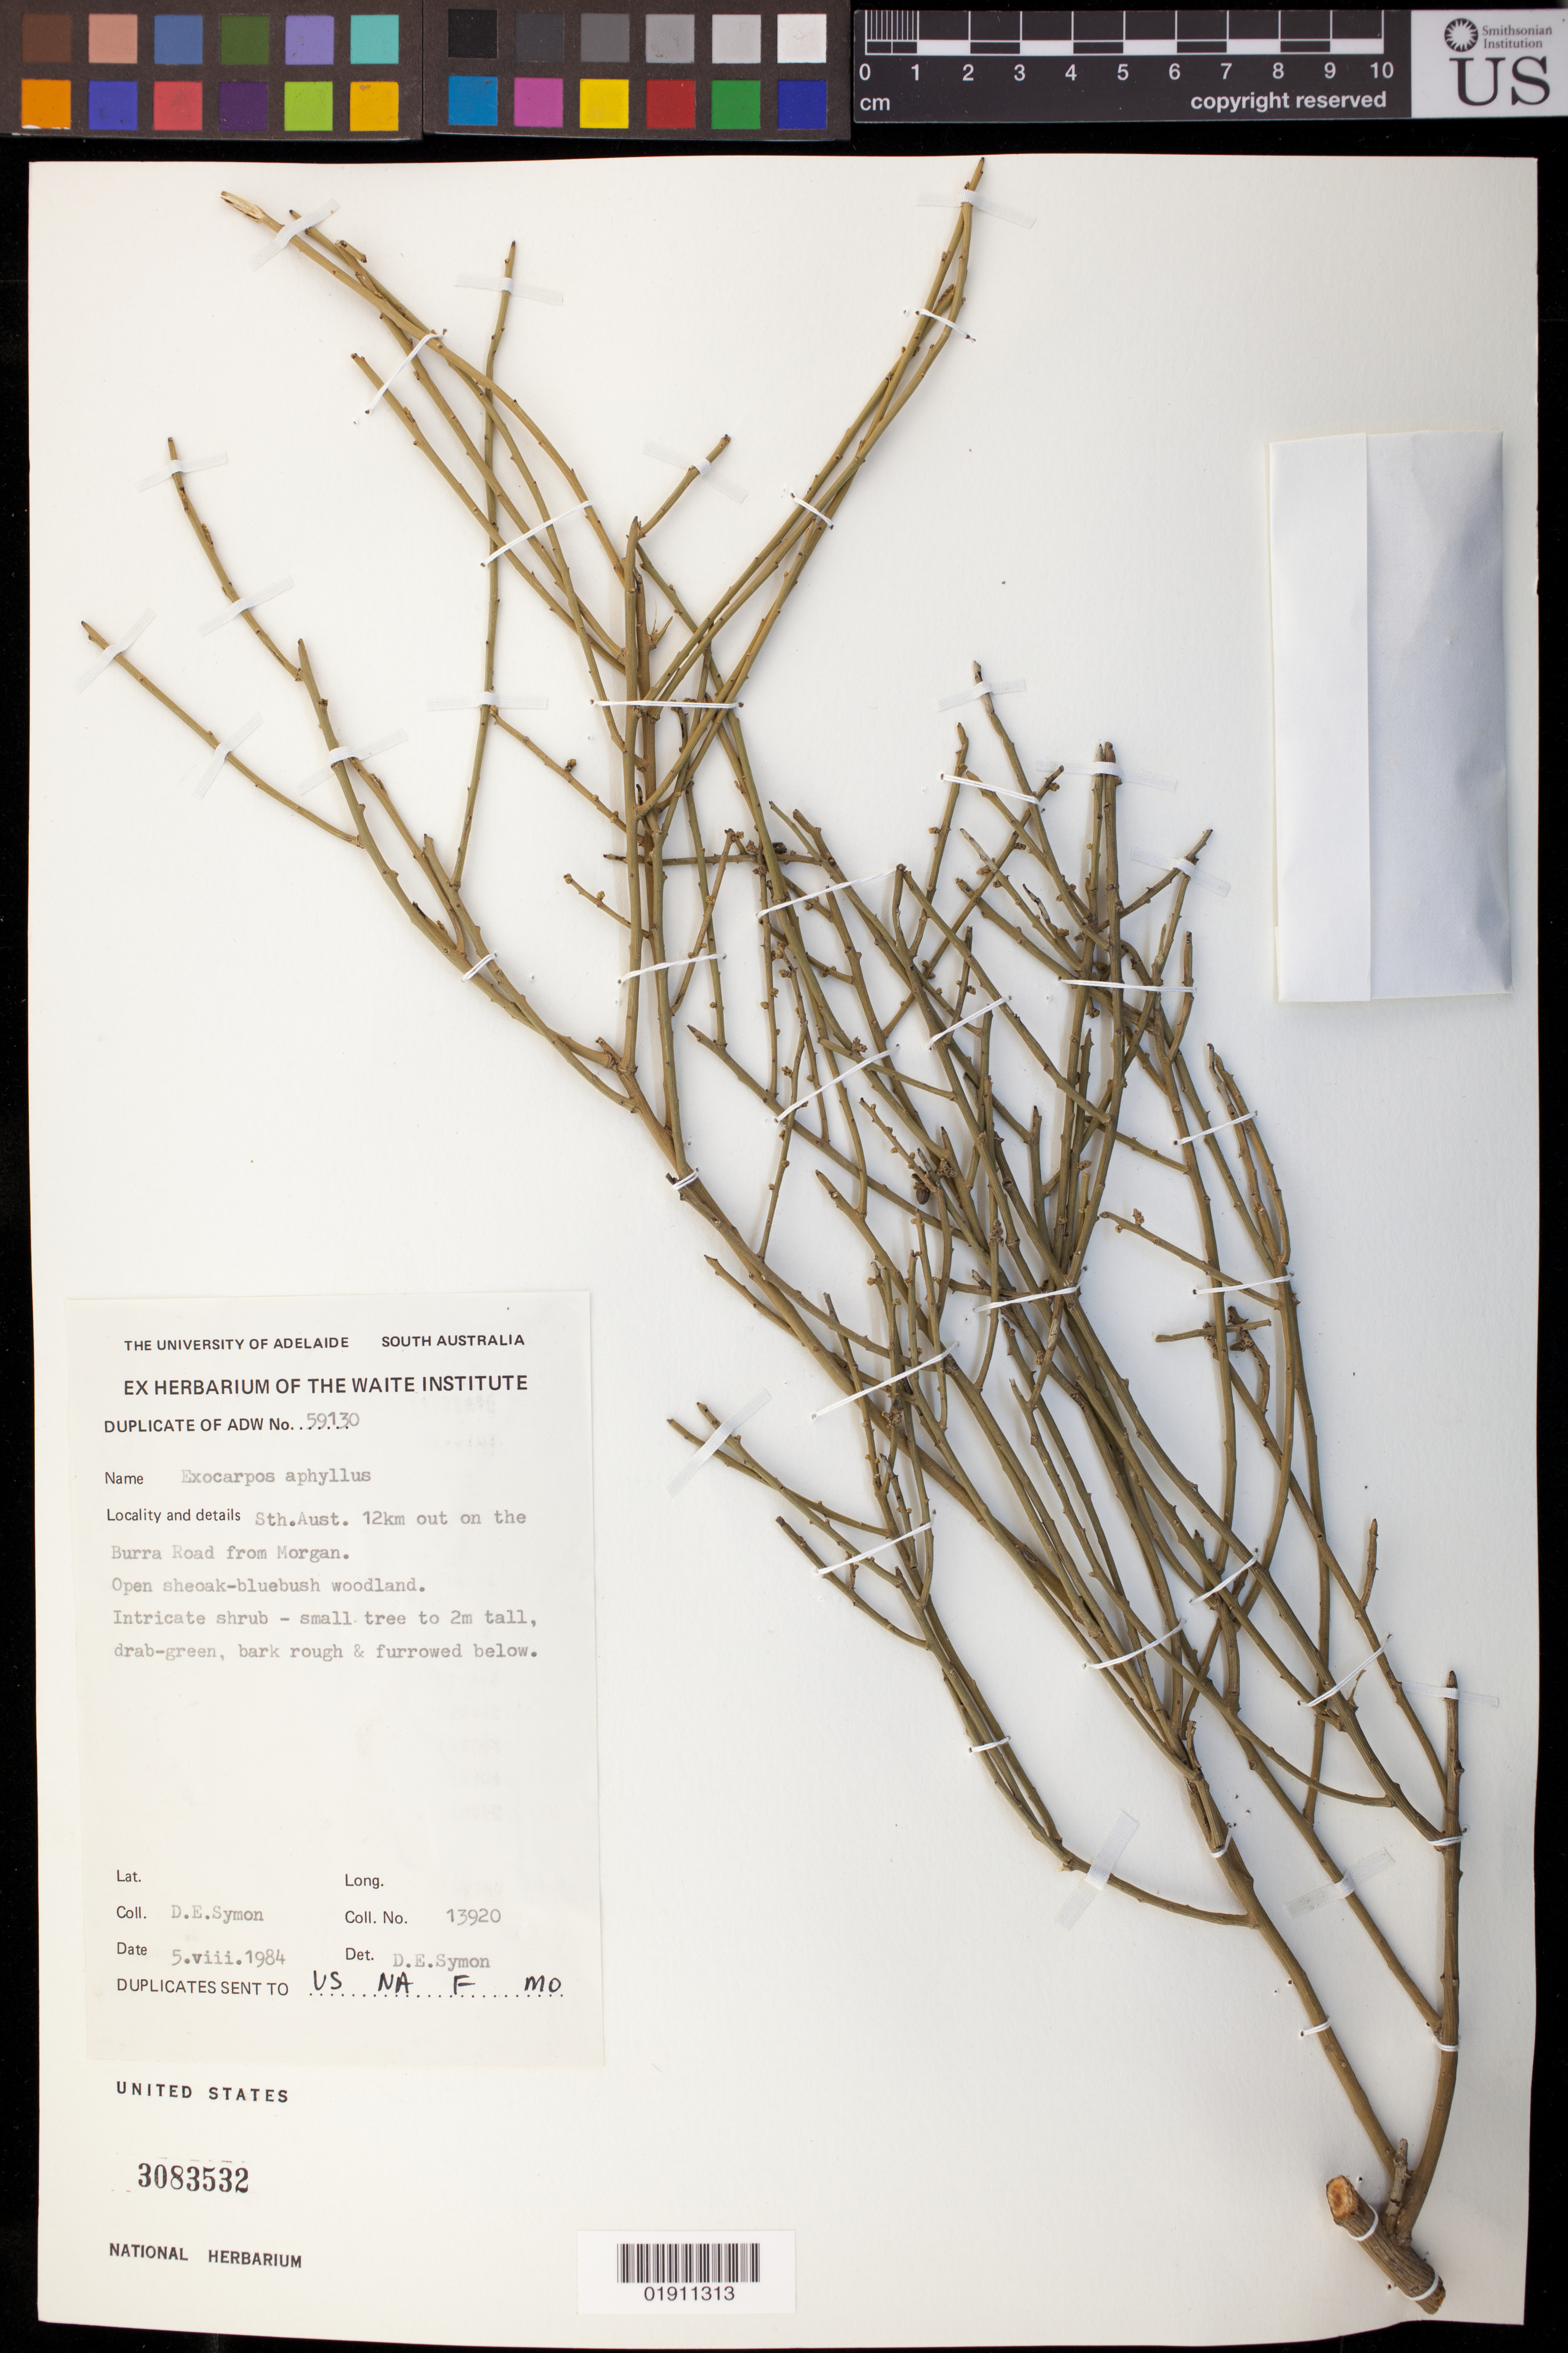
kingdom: Plantae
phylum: Tracheophyta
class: Magnoliopsida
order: Santalales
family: Santalaceae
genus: Exocarpos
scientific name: Exocarpos aphyllus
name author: R. Br.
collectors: D. Symon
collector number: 13920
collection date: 1984-08-05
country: Australia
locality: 12km out on the Burra Road from Morgan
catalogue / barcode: US 3083532